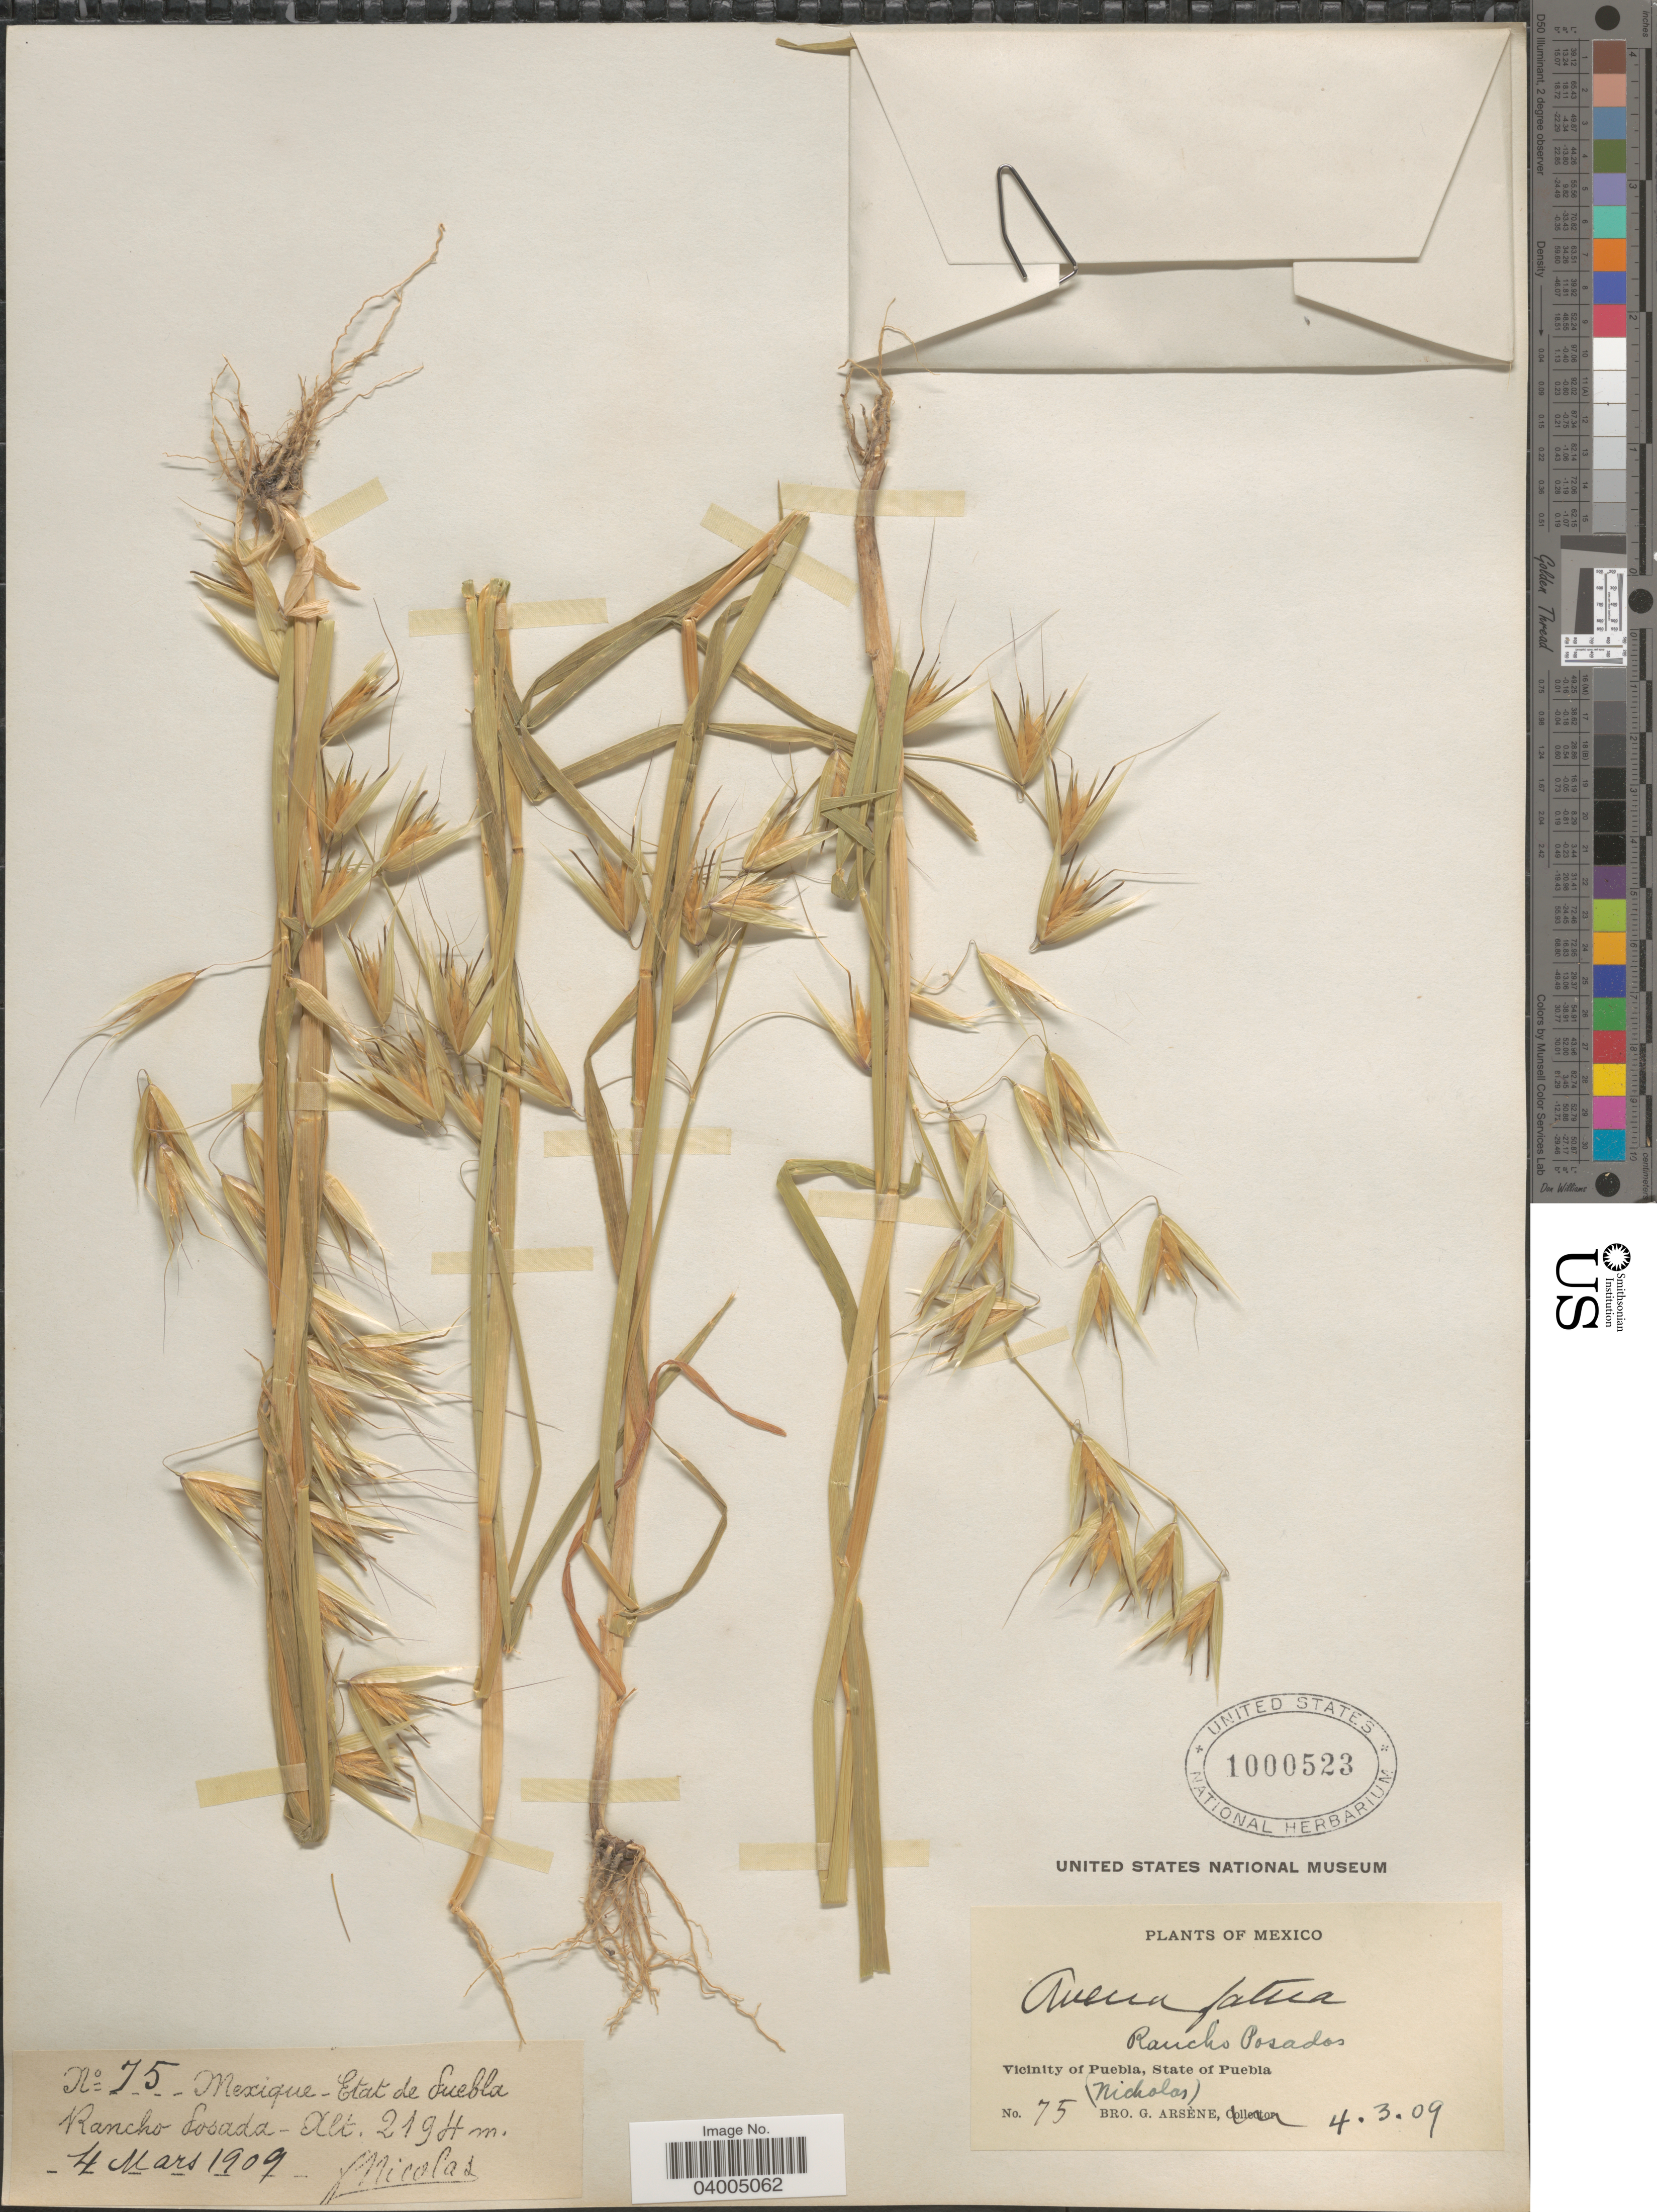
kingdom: Plantae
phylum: Tracheophyta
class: Liliopsida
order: Poales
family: Poaceae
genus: Avena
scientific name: Avena fatua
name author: L.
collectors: Bro. Nicolas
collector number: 75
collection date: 1909-03-04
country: Mexico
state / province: Puebla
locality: Rancho Posada. Vicinity of Puebla.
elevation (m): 2194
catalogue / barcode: US 1000523